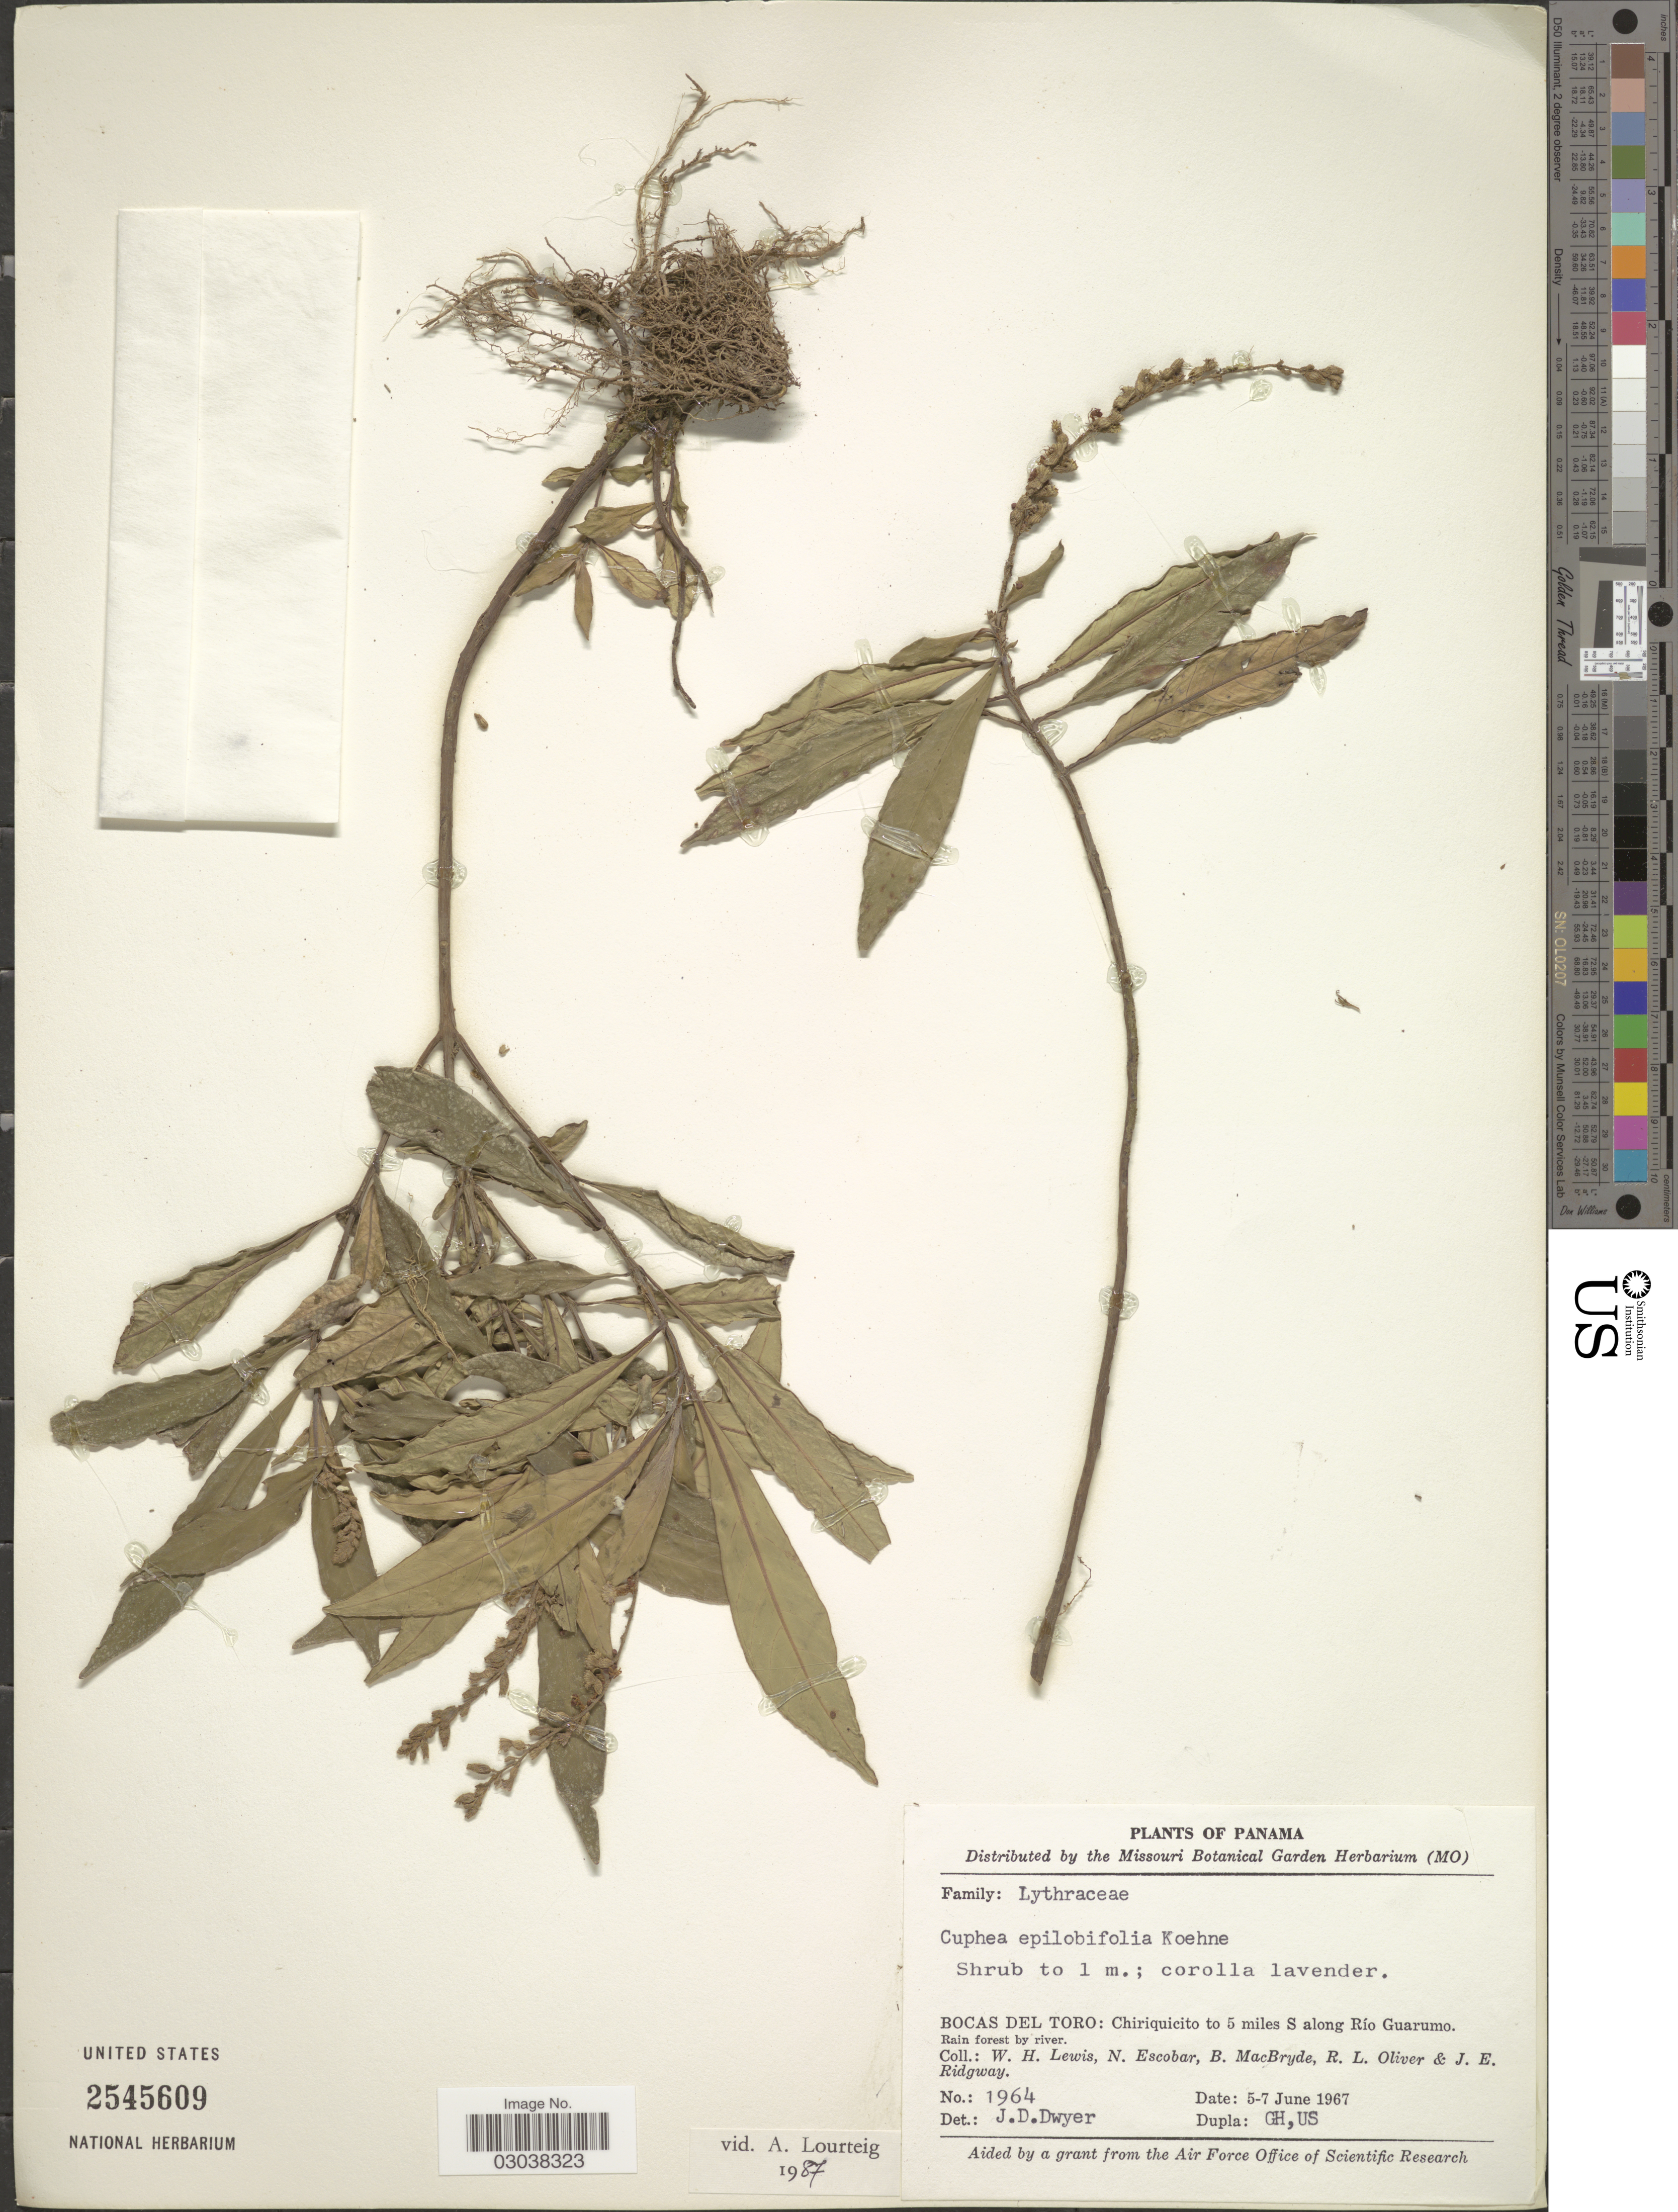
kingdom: Plantae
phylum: Tracheophyta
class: Magnoliopsida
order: Myrtales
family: Lythraceae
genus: Cuphea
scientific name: Cuphea epilobiifolia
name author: Koehne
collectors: W. H. Lewis, N. Escobar, B. MacBryde, R. Oliver & J. Ridgway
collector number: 1964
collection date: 1967-06-05/1967-06-07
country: Panama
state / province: Bocas del Toro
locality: Chiriquicito to 5 miles S along Río Guarumo.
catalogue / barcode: US 2545609